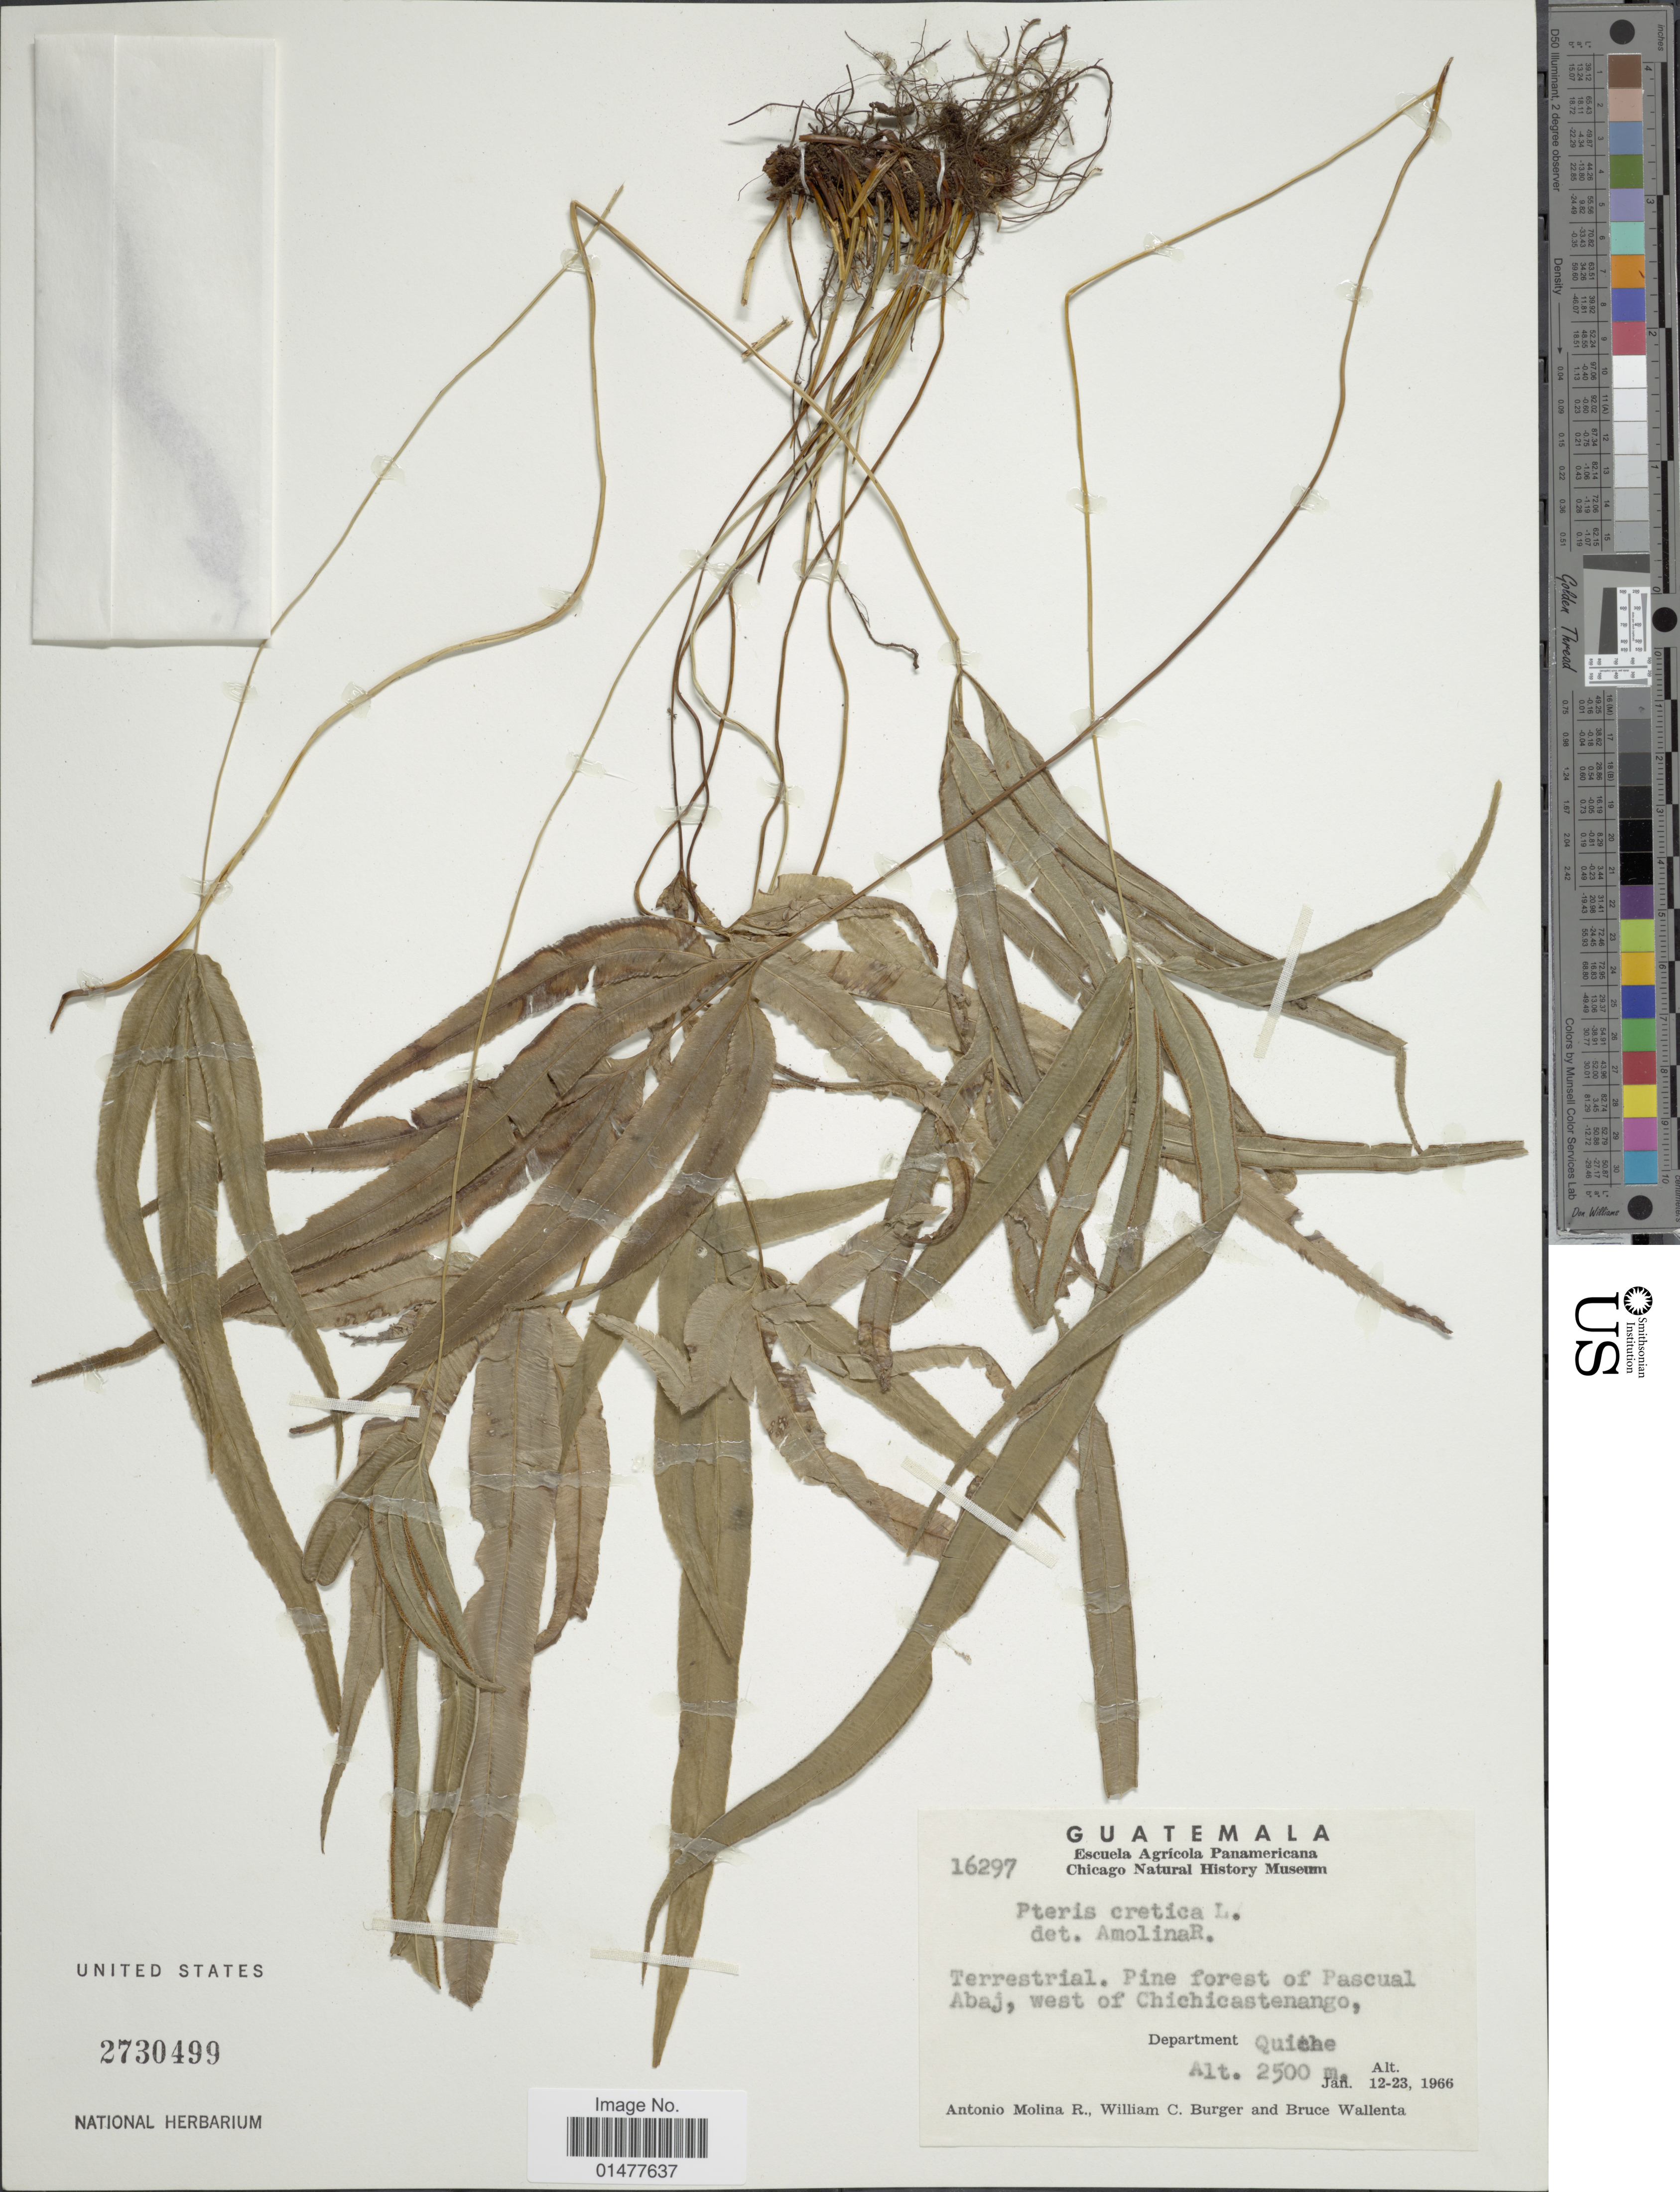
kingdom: Plantae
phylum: Tracheophyta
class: Polypodiopsida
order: Polypodiales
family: Pteridaceae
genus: Pteris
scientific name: Pteris cretica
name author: L.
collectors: A. Molina R., W. Burger & B. Wallenta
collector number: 16297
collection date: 1966-01-12/1966-01-23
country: Guatemala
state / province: El Quiché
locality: Pine forest of Pascual Abaj, west of Chichicastenango.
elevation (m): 2500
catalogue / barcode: US 2730499